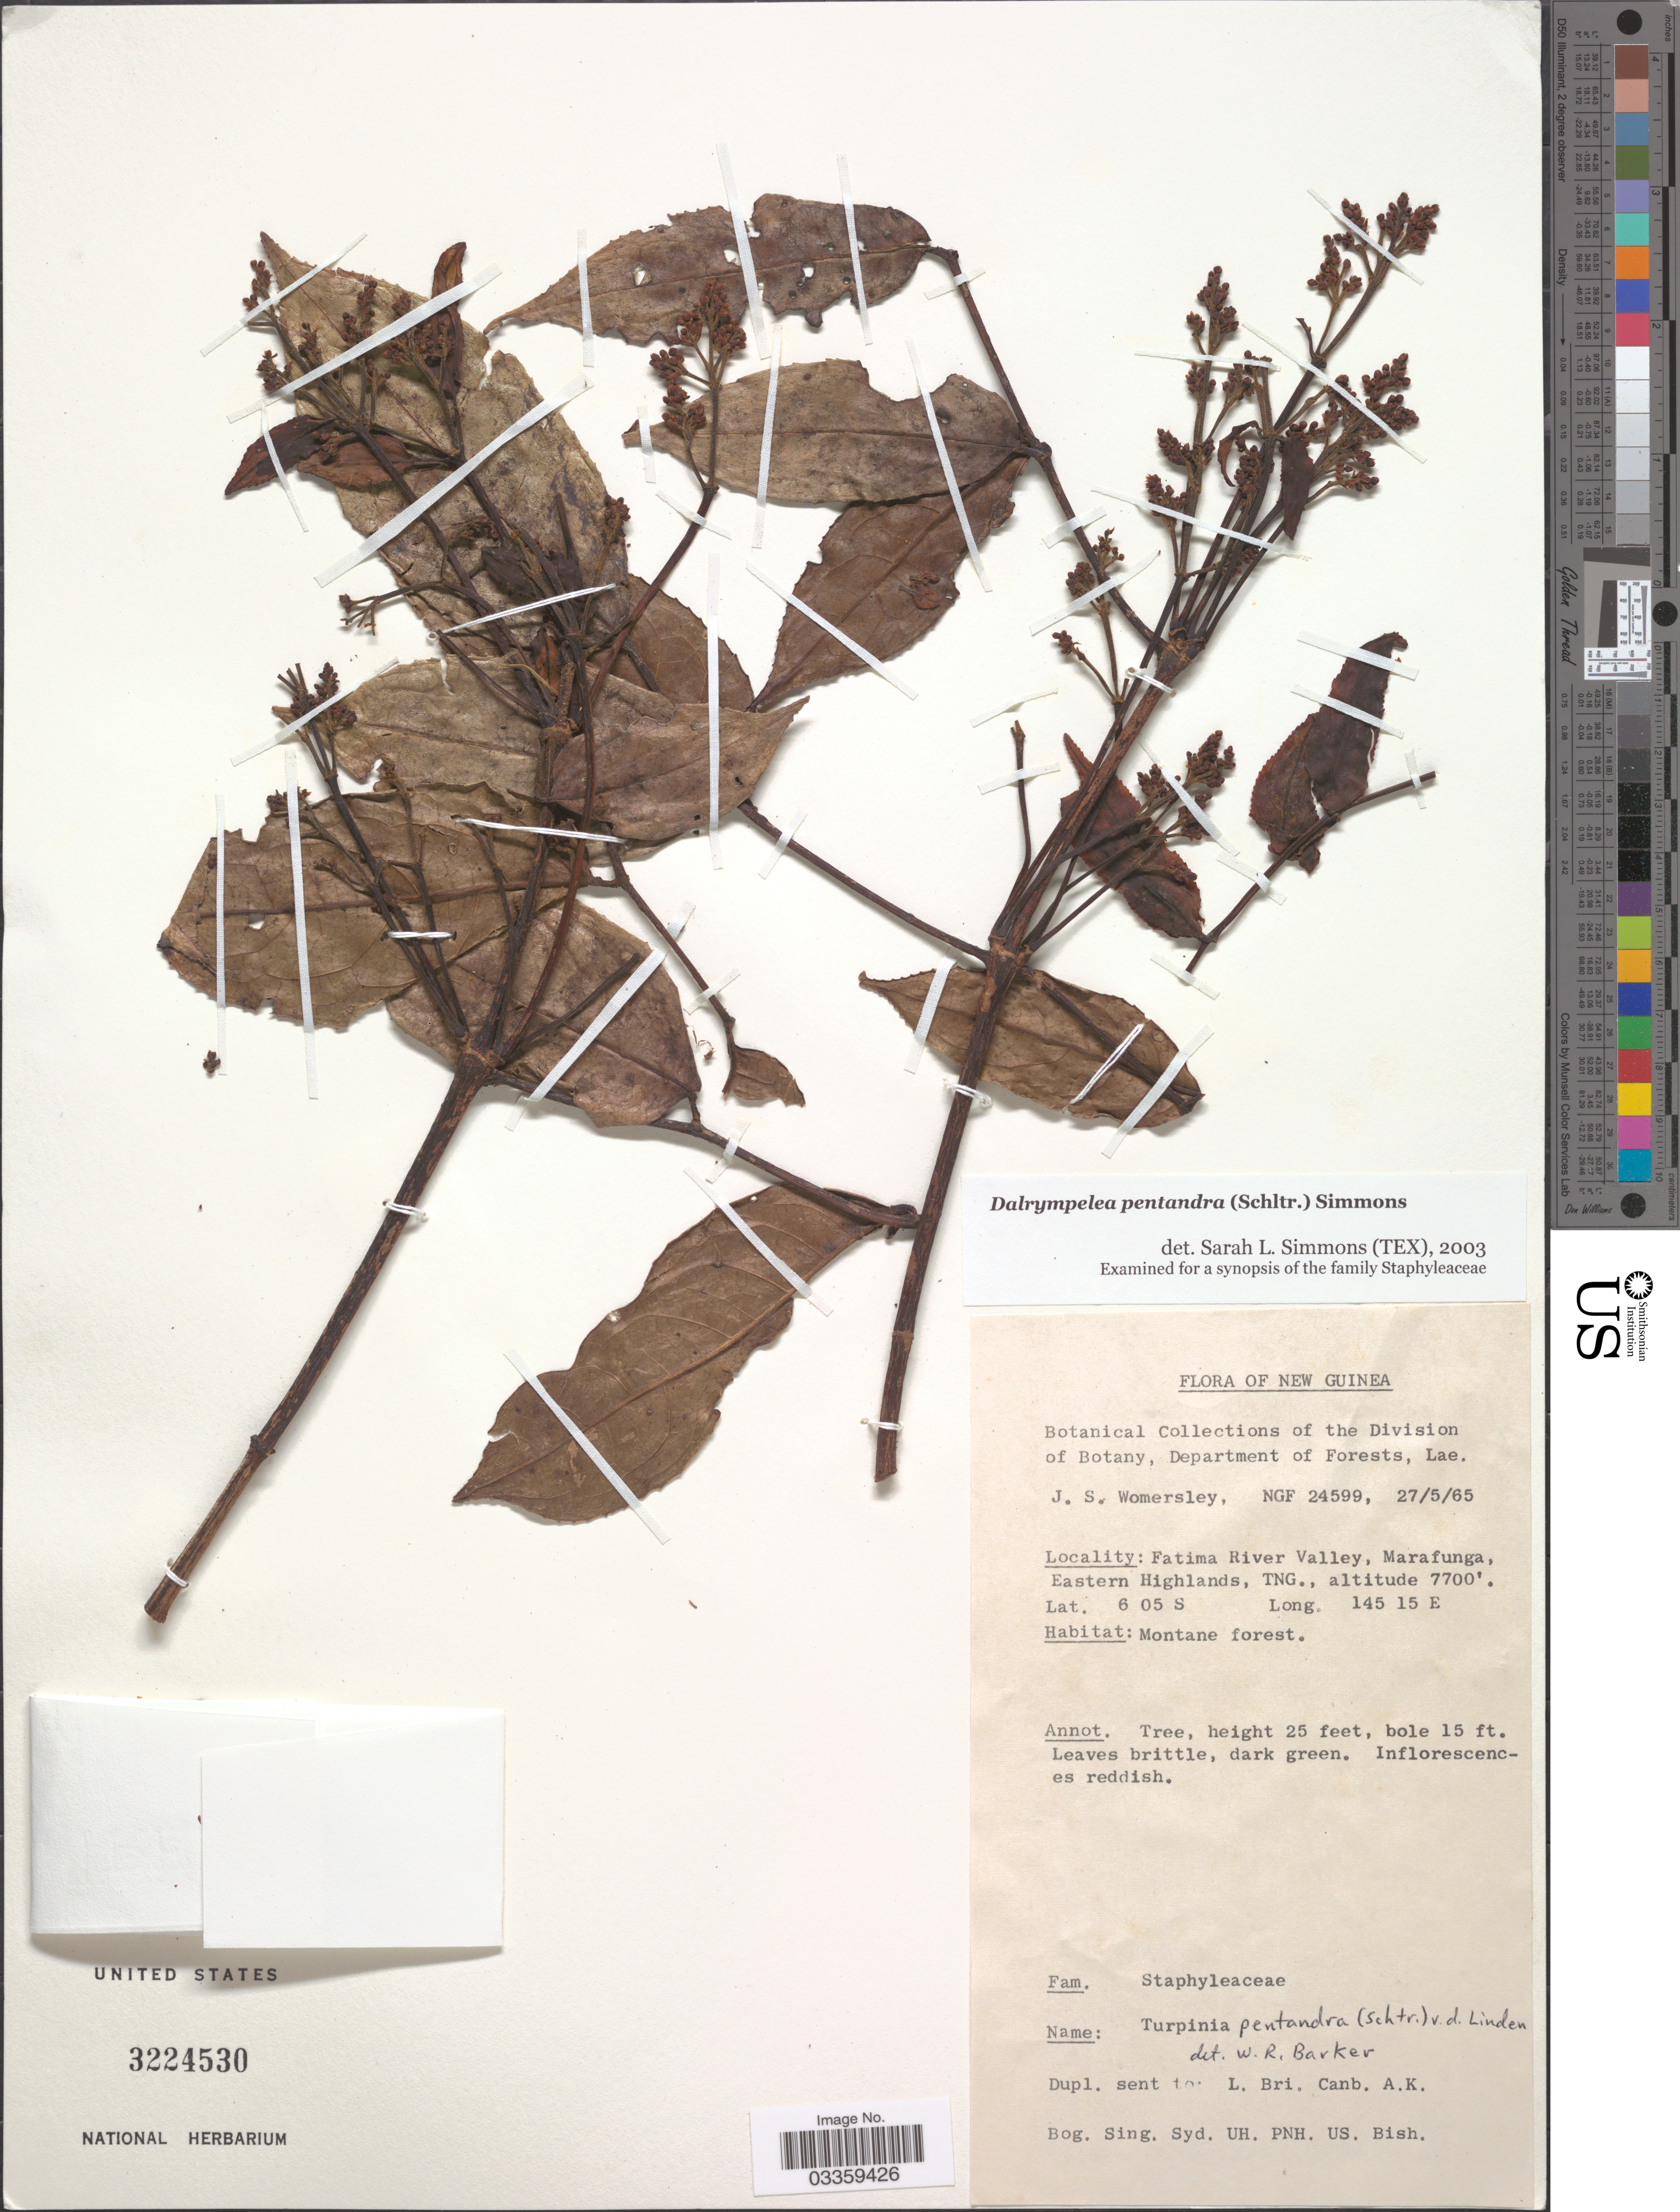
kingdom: Plantae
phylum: Tracheophyta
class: Magnoliopsida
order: Crossosomatales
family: Staphyleaceae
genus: Turpinia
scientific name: Turpinia pentandra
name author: (Schltr.) B.L. Linden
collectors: J. S. Womersley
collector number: NGF 24599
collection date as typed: Transcribed d/m/y: 27/5/65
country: Papua New Guinea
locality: New Guinea. Fatima River Valley, Marafunga, Eastern Highlands, TNG.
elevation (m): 2347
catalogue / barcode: US 3224530